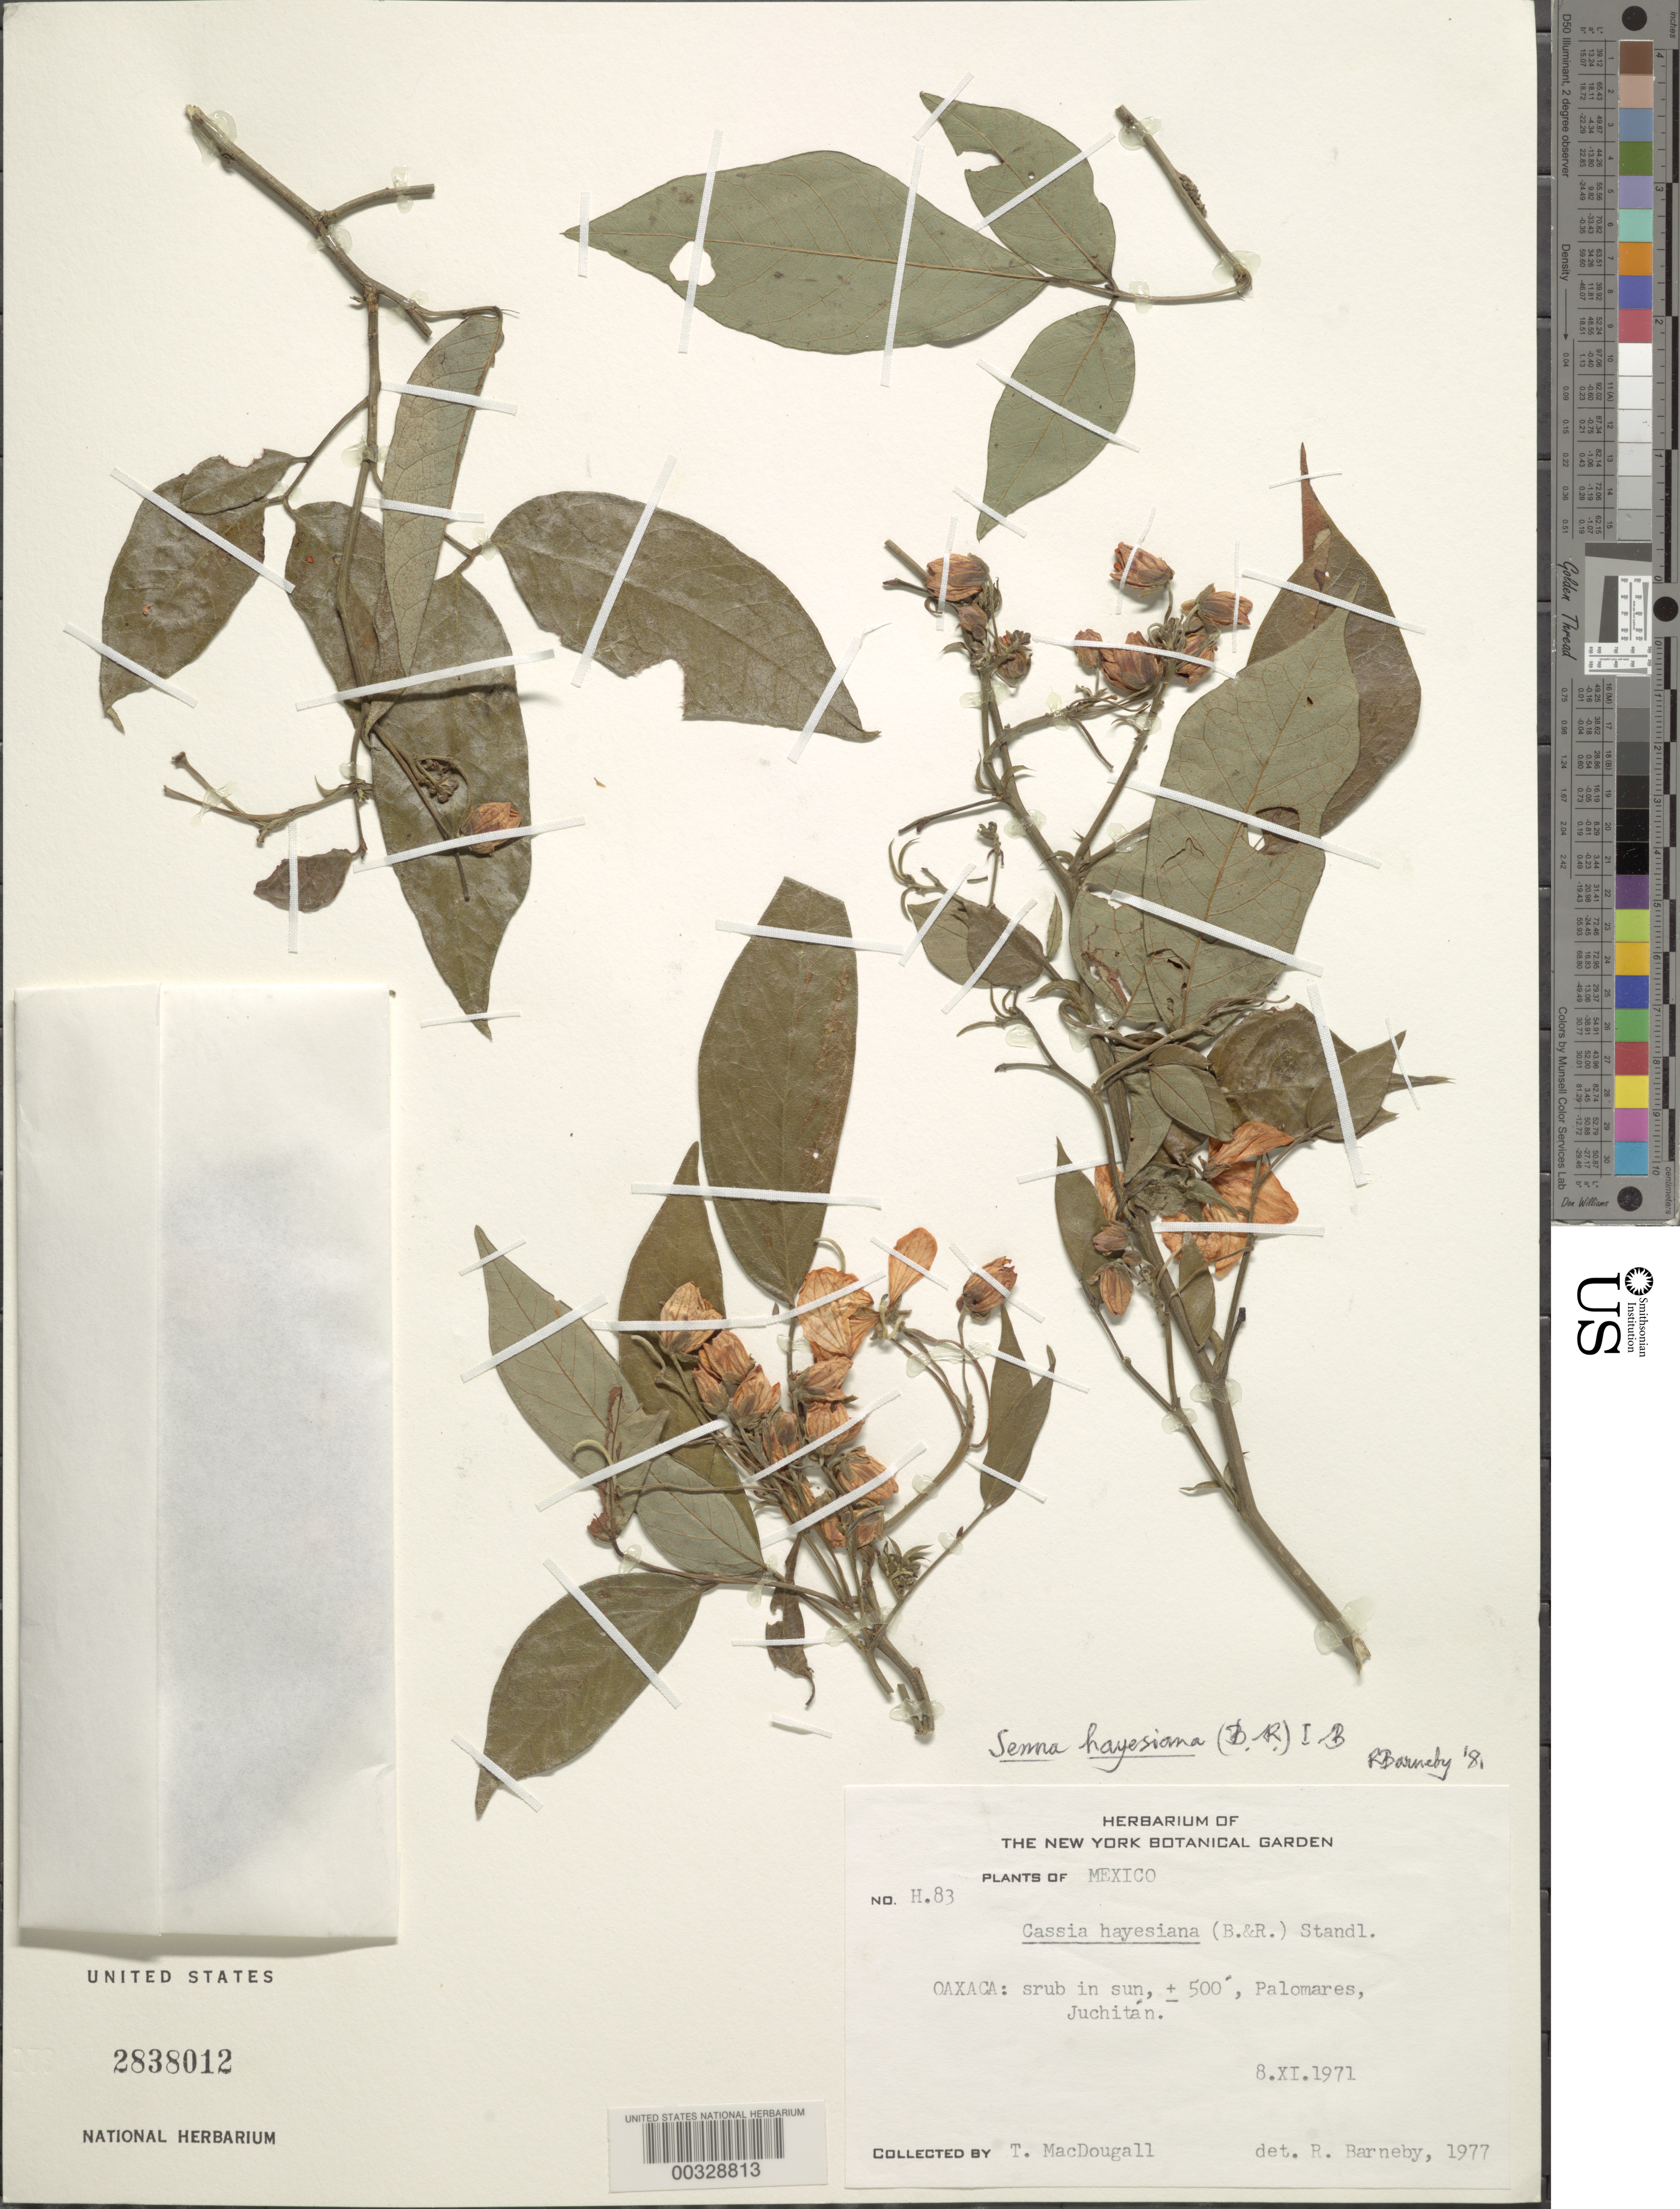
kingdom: Plantae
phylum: Tracheophyta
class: Magnoliopsida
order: Fabales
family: Fabaceae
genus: Senna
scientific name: Senna hayesiana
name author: (Britton & Rose) H.S. Irwin & Barneby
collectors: T. Macdougall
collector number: H.83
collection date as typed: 08 Nov 1971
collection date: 1971-11-08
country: Mexico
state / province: Oaxaca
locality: Palomares, Juchitan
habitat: In sun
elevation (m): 152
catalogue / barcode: US 2838012